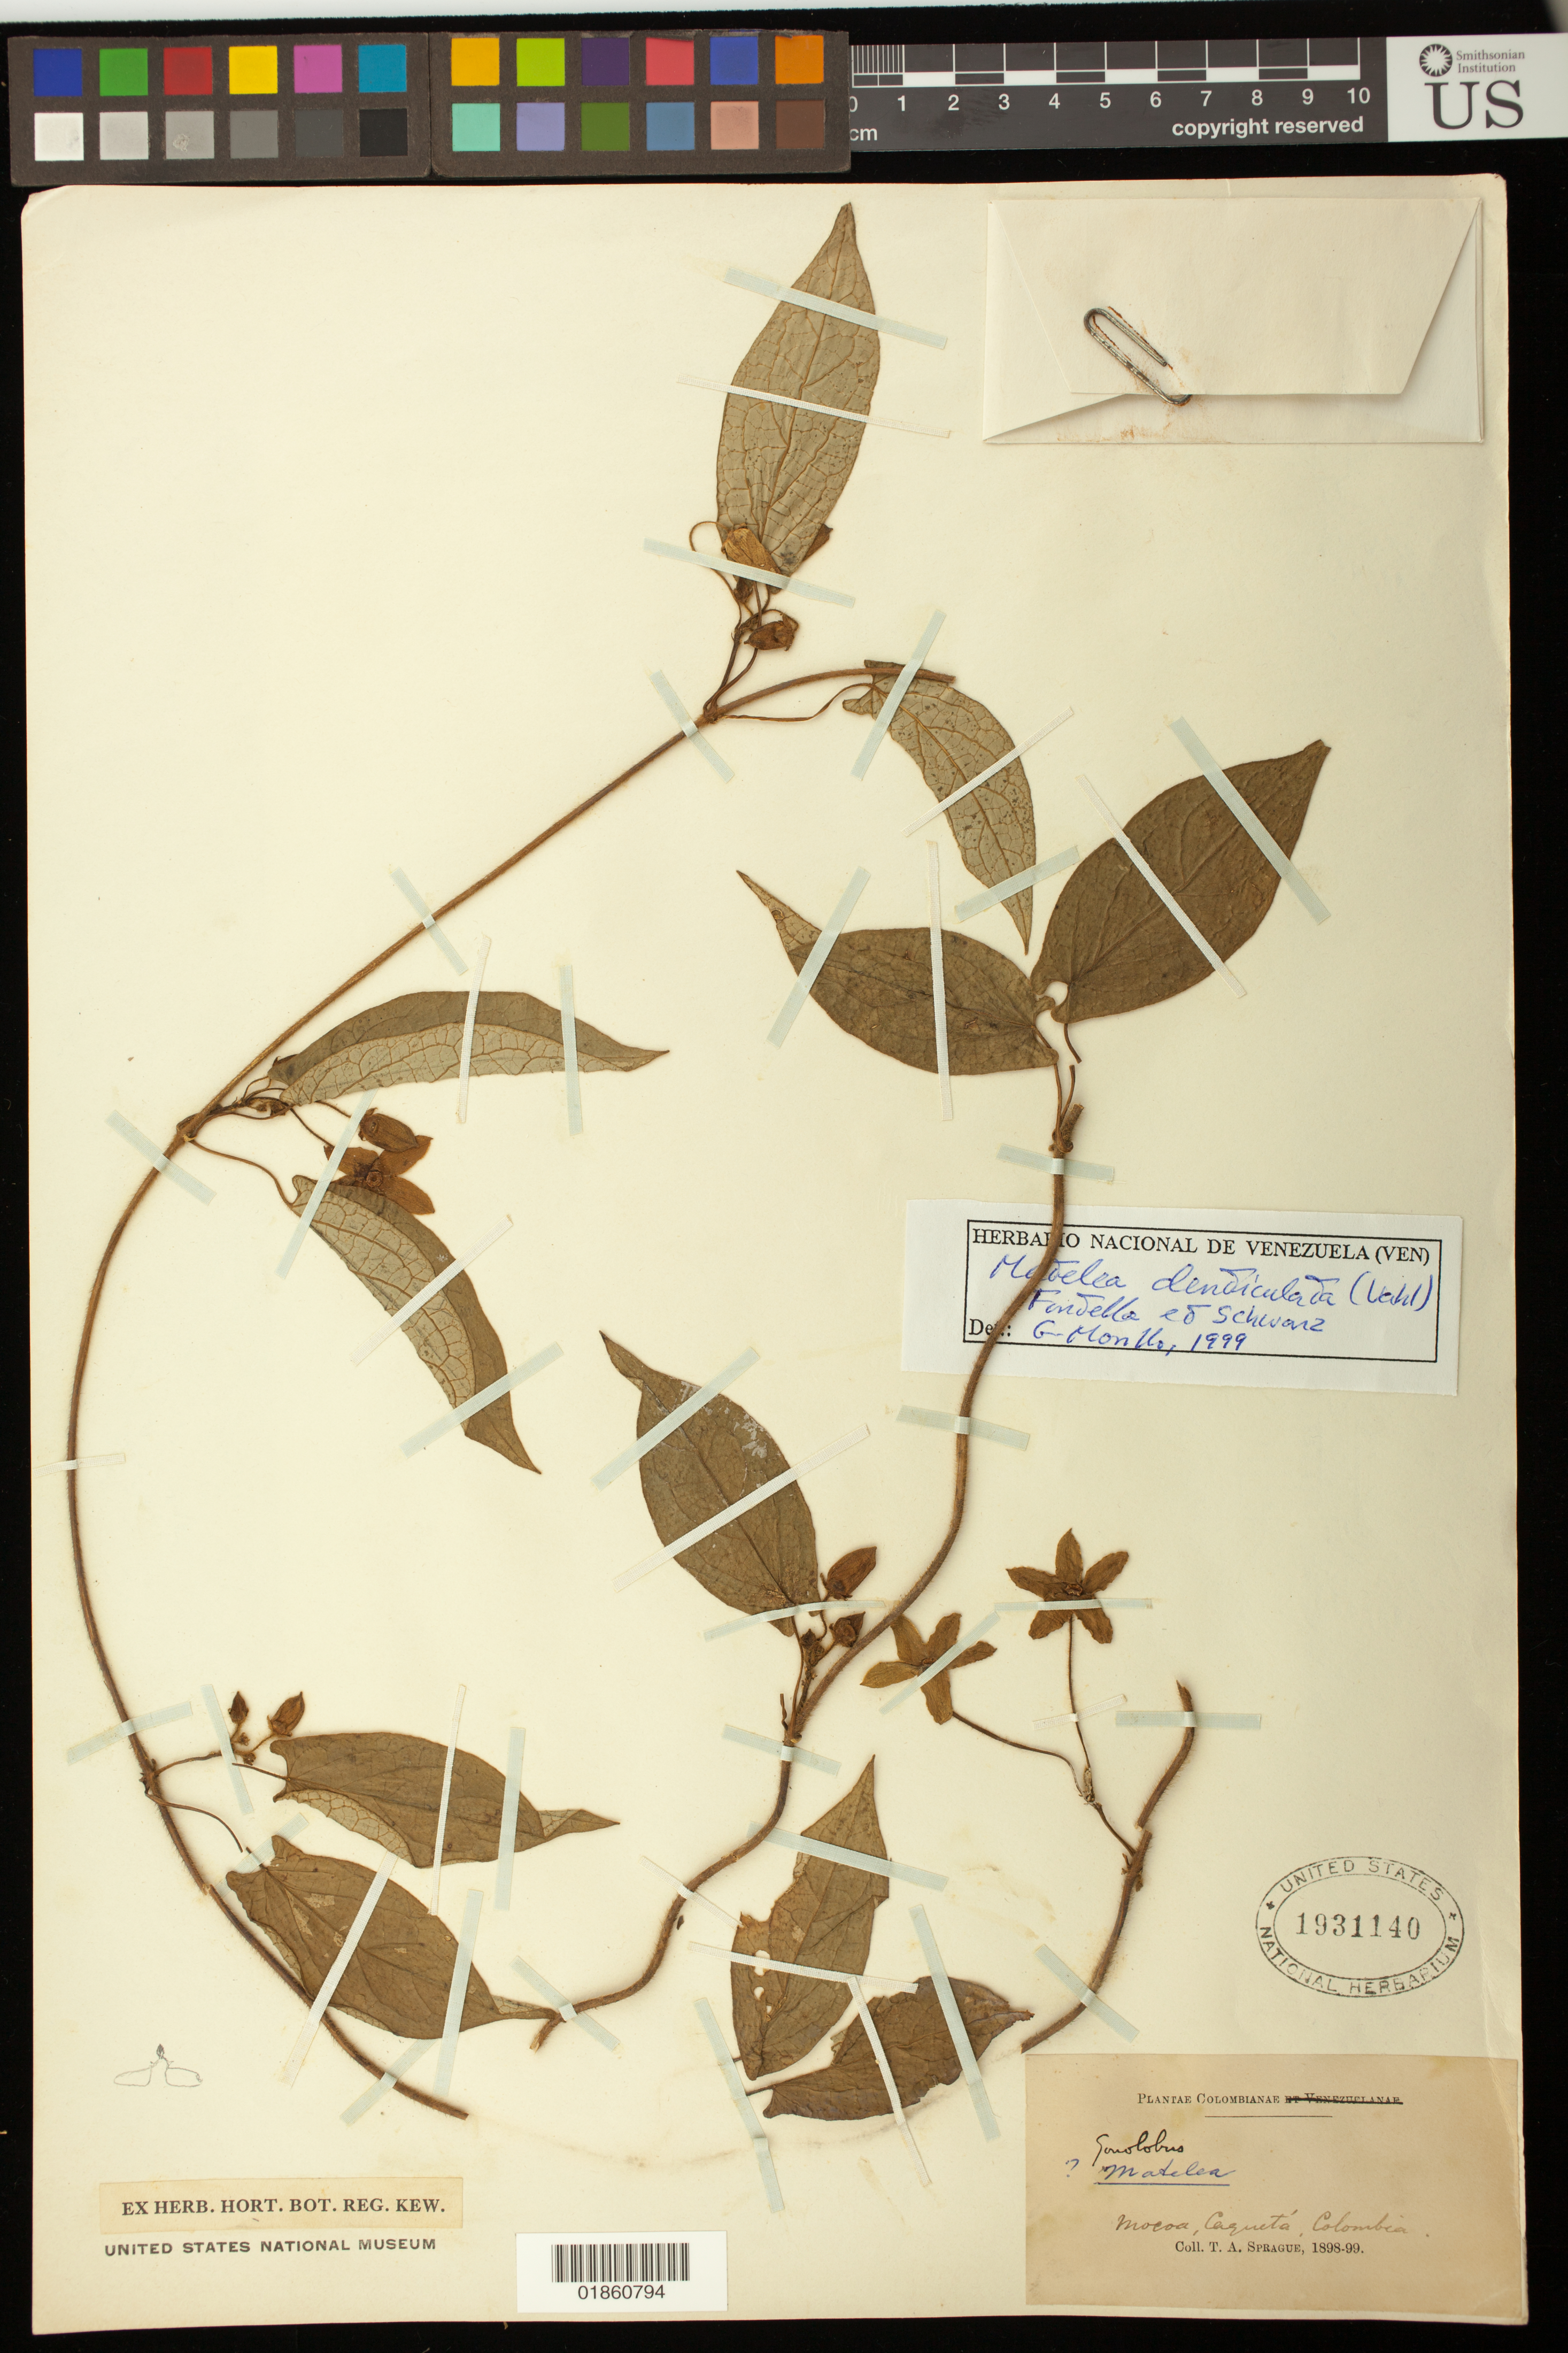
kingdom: Plantae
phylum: Tracheophyta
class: Magnoliopsida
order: Gentianales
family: Apocynaceae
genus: Gonolobus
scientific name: Gonolobus denticulatus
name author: (Vahl) W.D. Stevens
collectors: T. A. Sprague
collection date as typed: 1898 to -- -- 1899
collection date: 1898/1899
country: Colombia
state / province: Caquetá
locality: Mocoa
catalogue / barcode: US 1931140